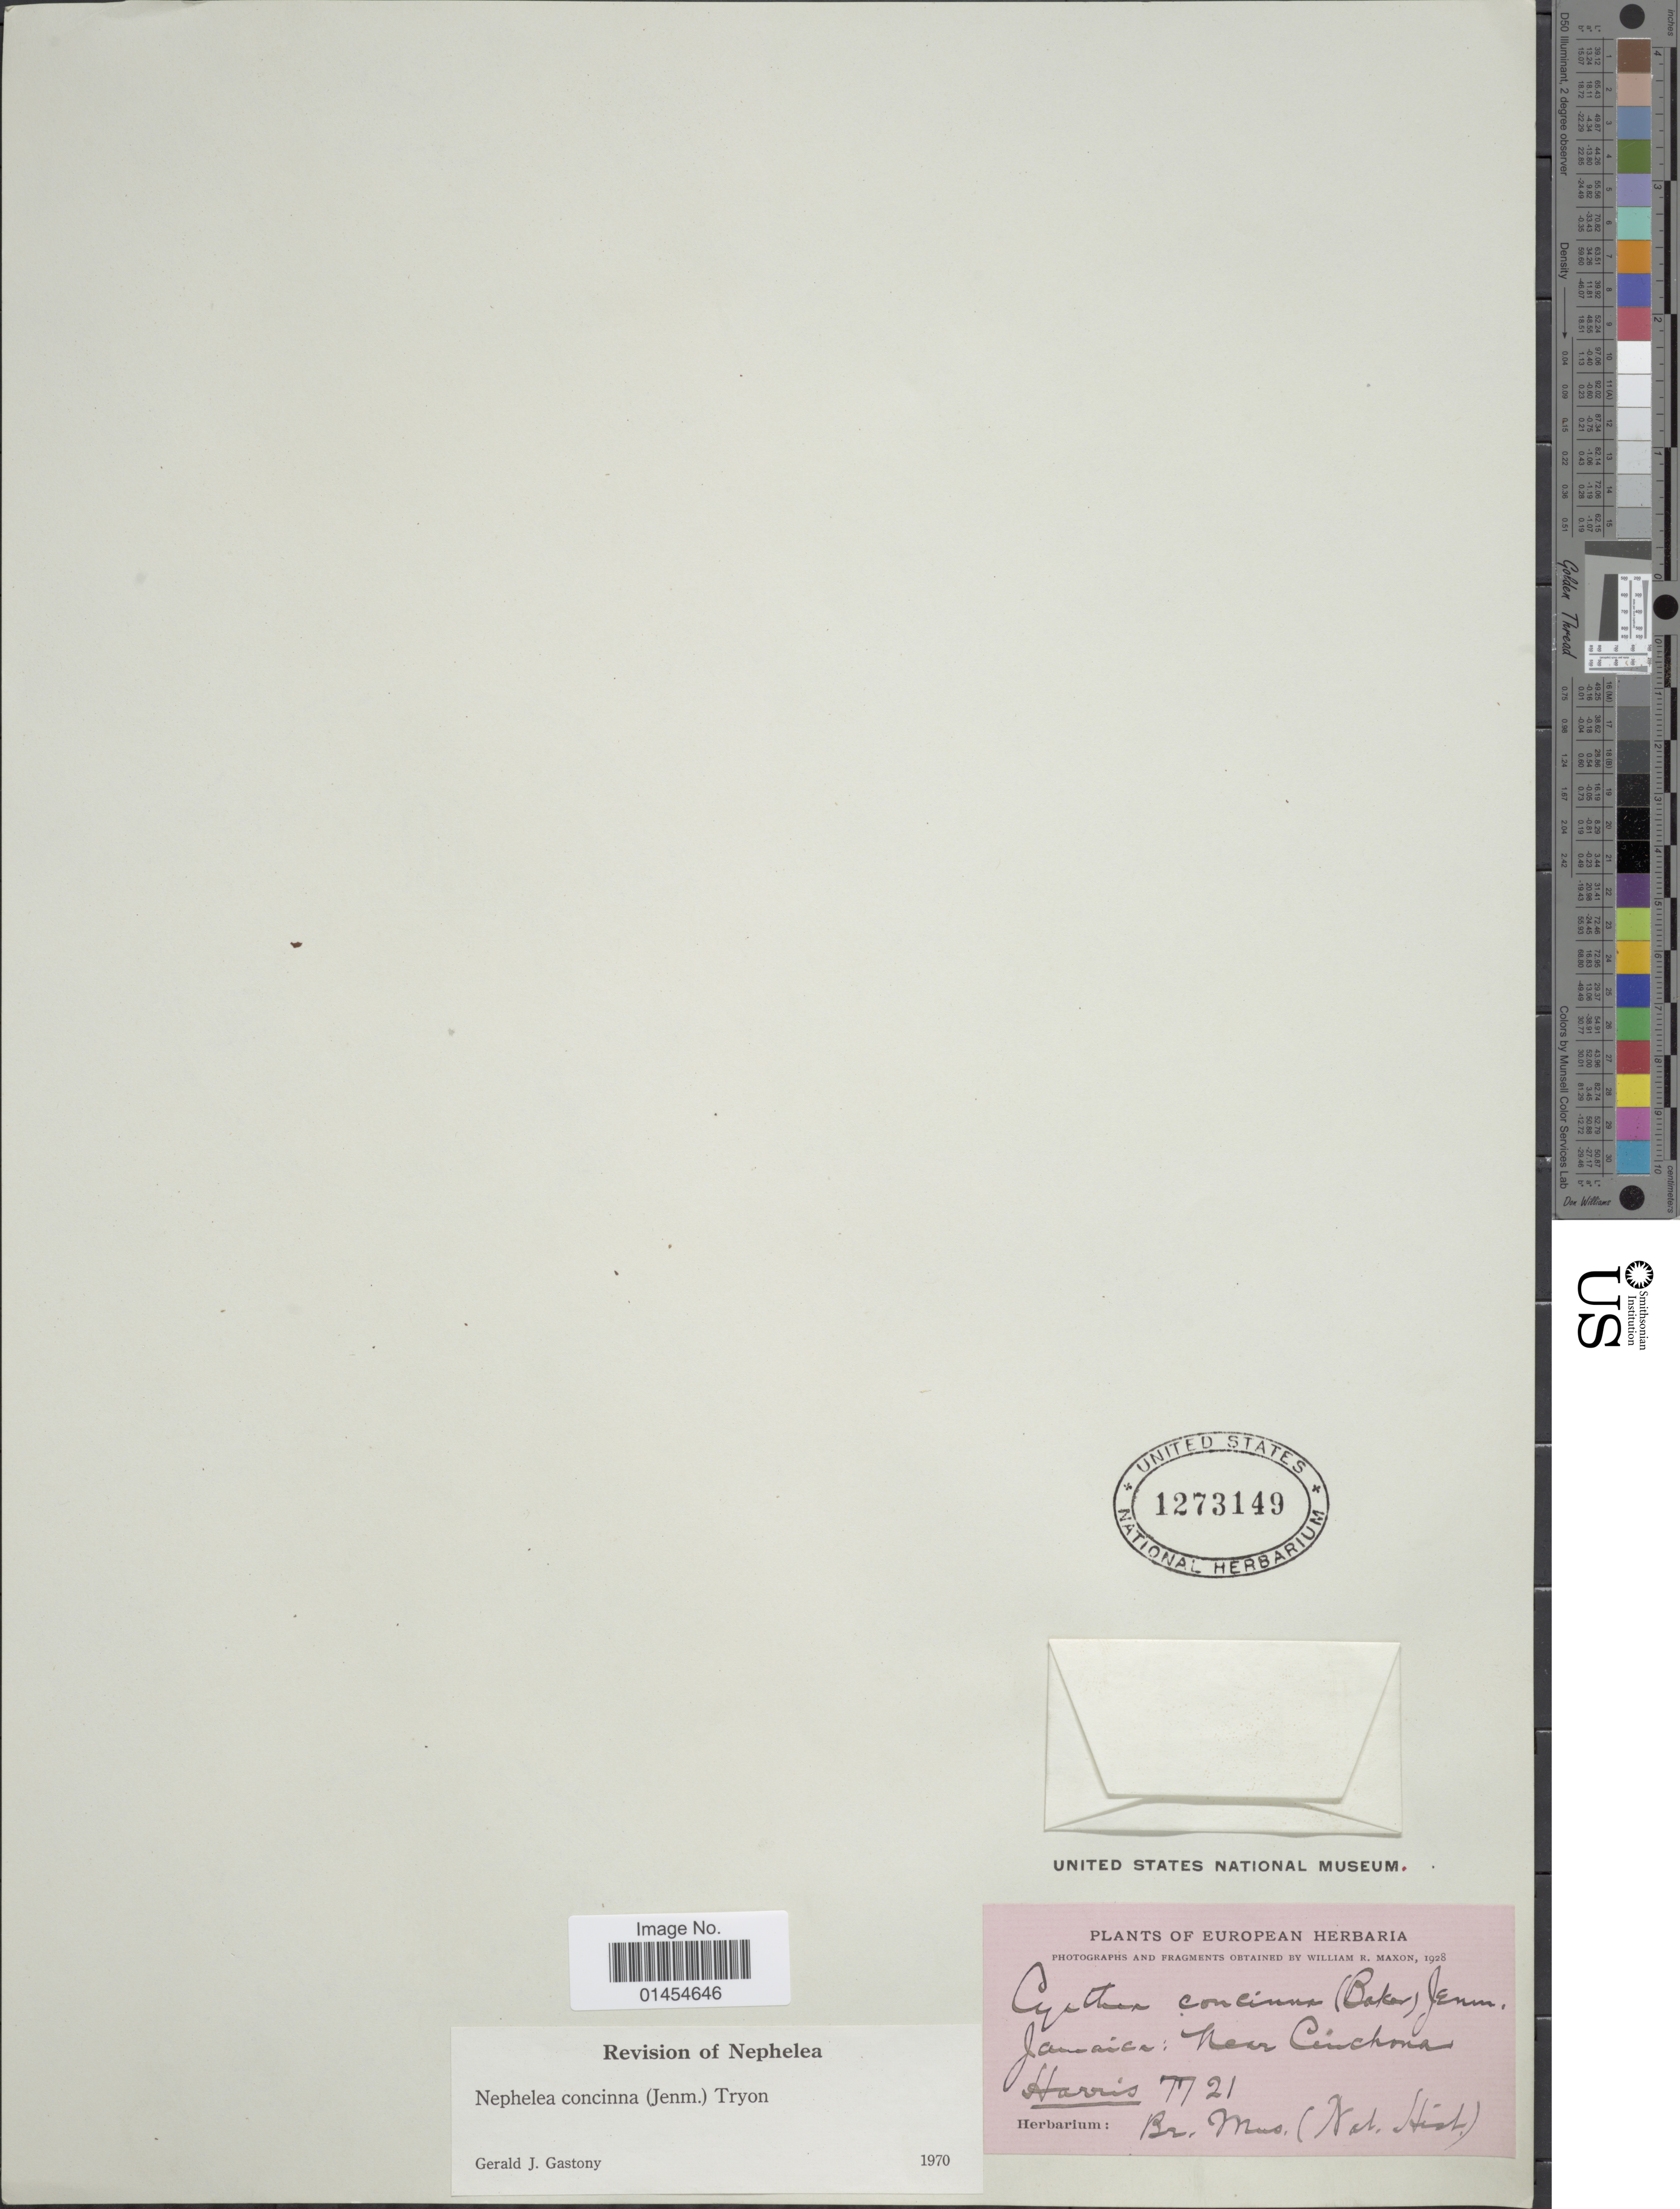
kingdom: Plantae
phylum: Tracheophyta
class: Polypodiopsida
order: Cyatheales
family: Cyatheaceae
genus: Alsophila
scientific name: Alsophila concinna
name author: Baker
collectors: -- Harris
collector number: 7721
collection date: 1928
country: Jamaica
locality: Near Cinchona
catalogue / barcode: US 1273149